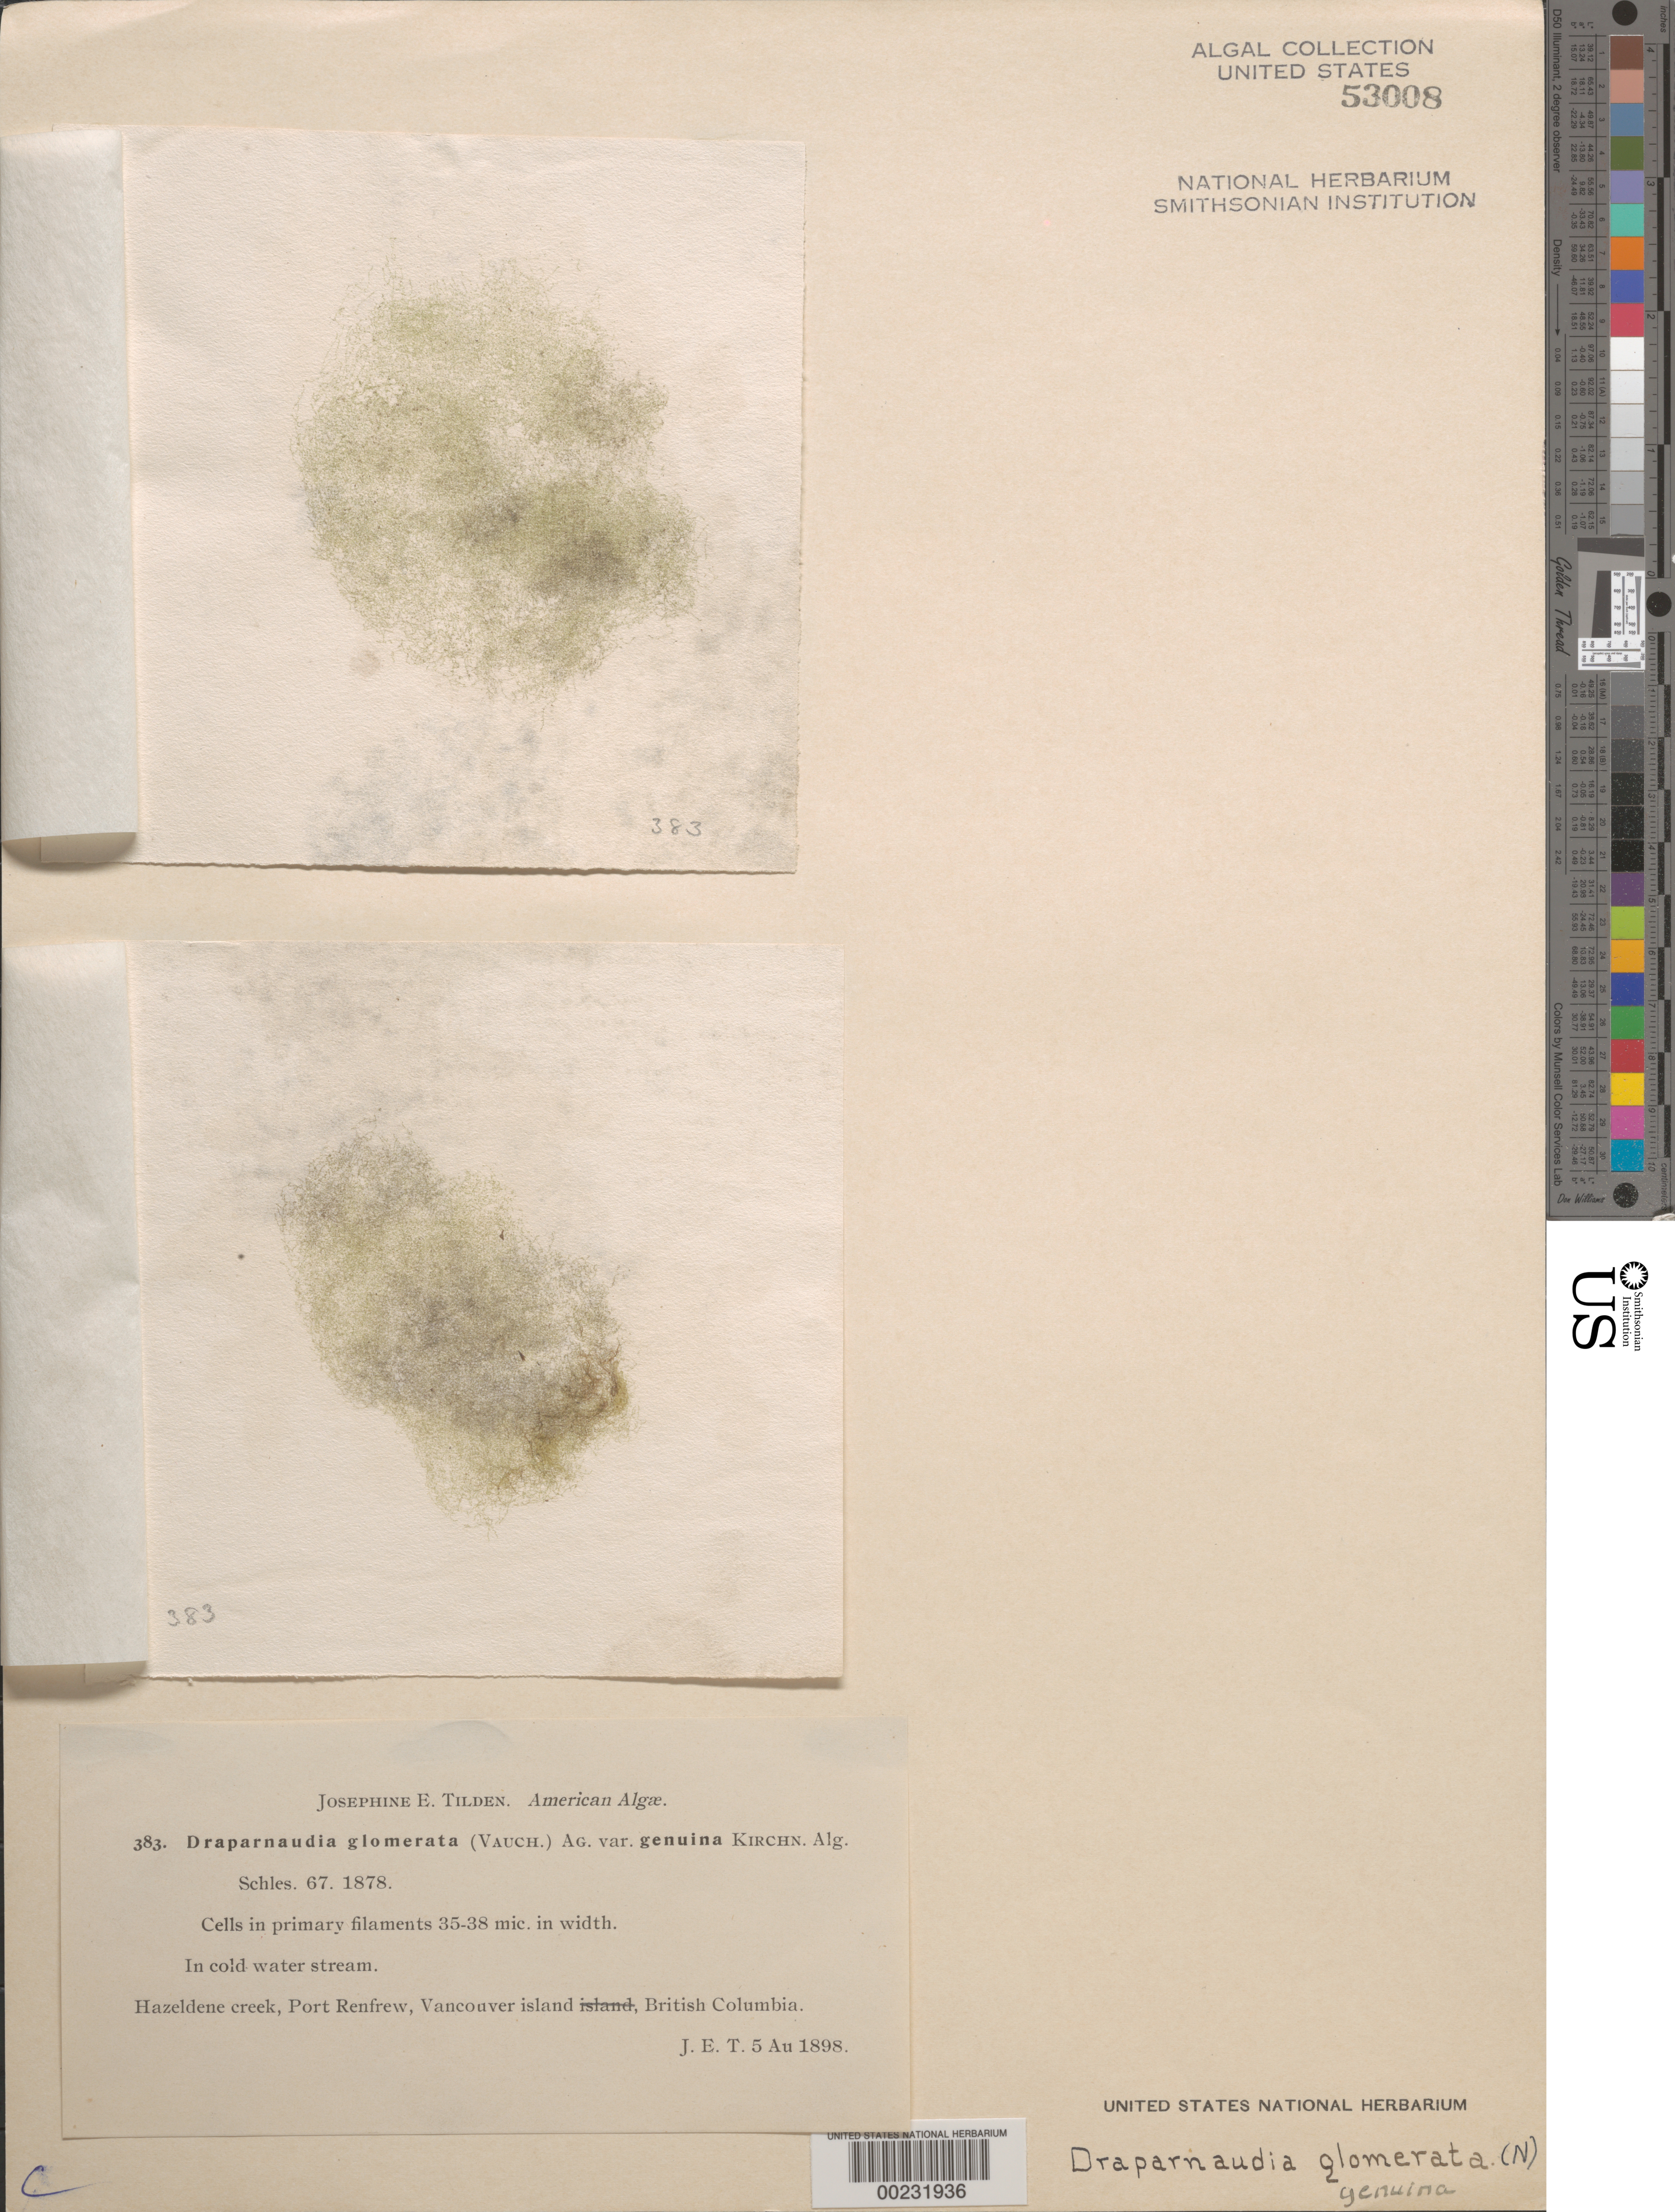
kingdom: Plantae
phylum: Chlorophyta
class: Chlorophyceae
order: Chaetophorales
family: Chaetophoraceae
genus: Draparnaldia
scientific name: Draparnaldia mutabilis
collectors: J. E. Tilden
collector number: JET 383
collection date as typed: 05 Aug 1898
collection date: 1898-08-05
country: Canada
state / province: British Columbia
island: Vancouver Island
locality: Hazeldene Creek, Port Renfrew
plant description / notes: Tilden, American Algae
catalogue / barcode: US 53008